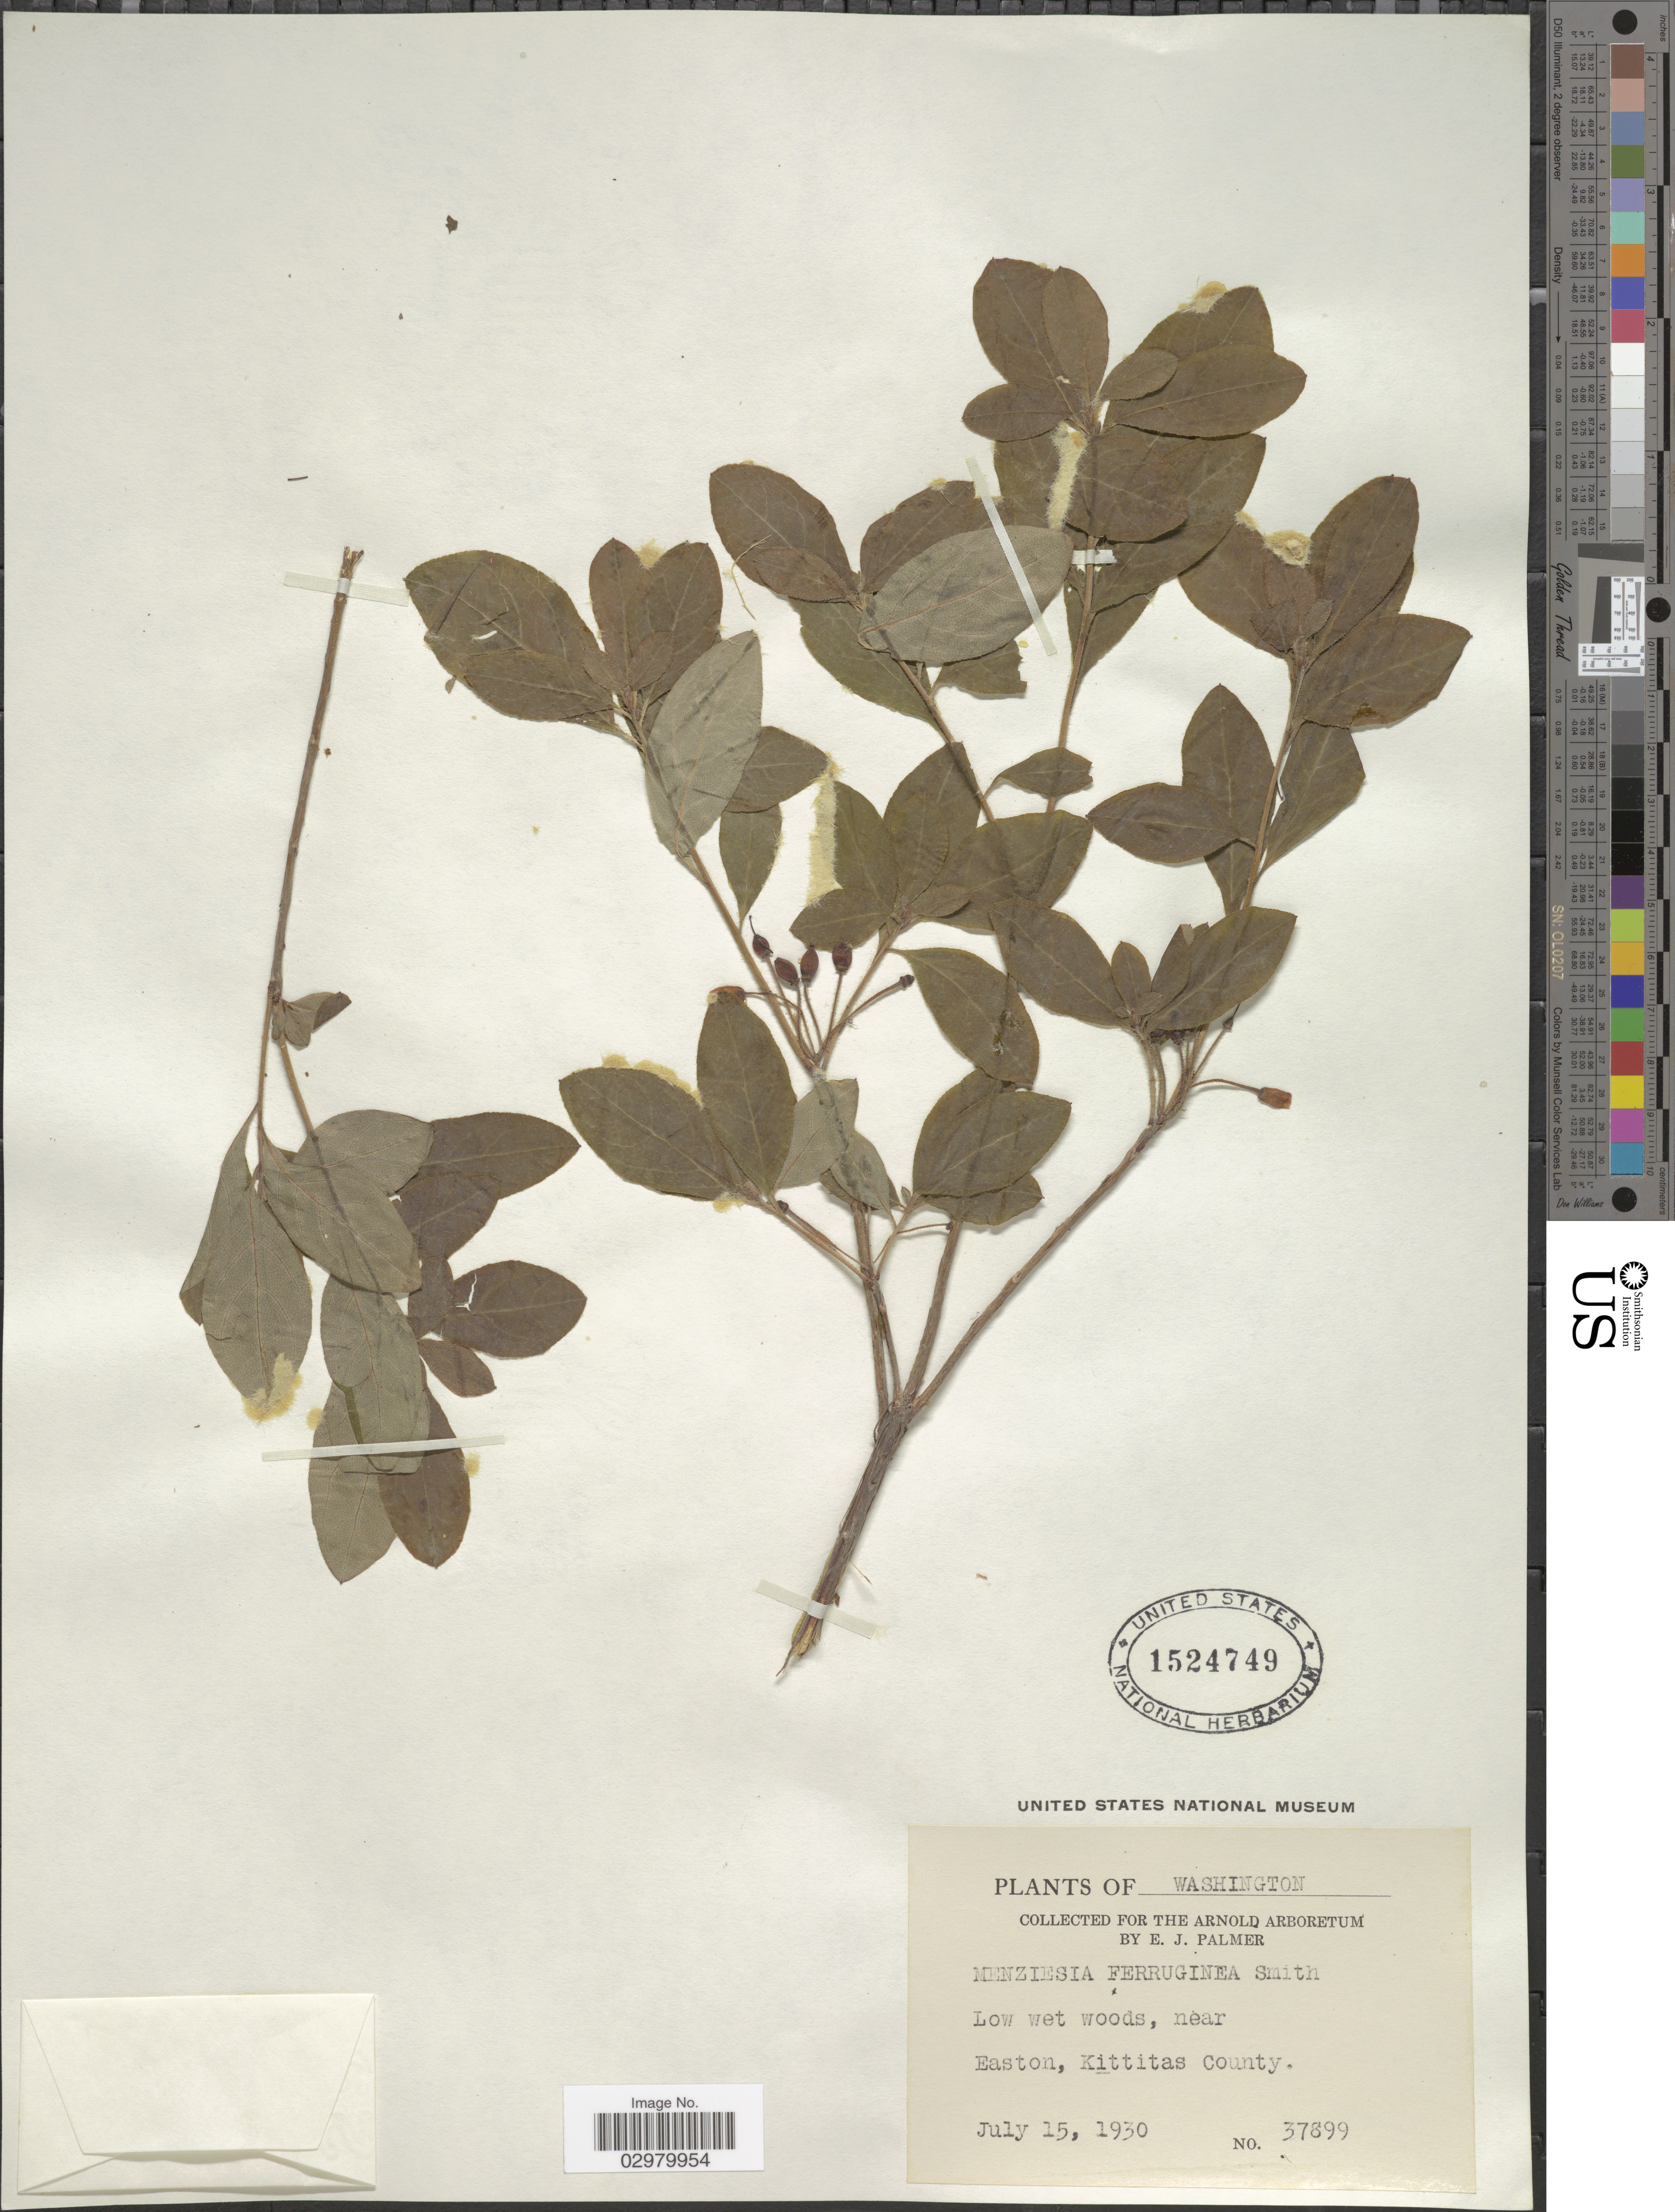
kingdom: Plantae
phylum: Tracheophyta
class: Magnoliopsida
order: Ericales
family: Ericaceae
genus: Menziesia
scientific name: Menziesia ferruginea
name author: Sm.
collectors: E. J. Palmer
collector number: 37899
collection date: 1930-07-15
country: United States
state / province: Washington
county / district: Kittitas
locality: Near Easton, Kittitas County.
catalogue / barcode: US 1524749